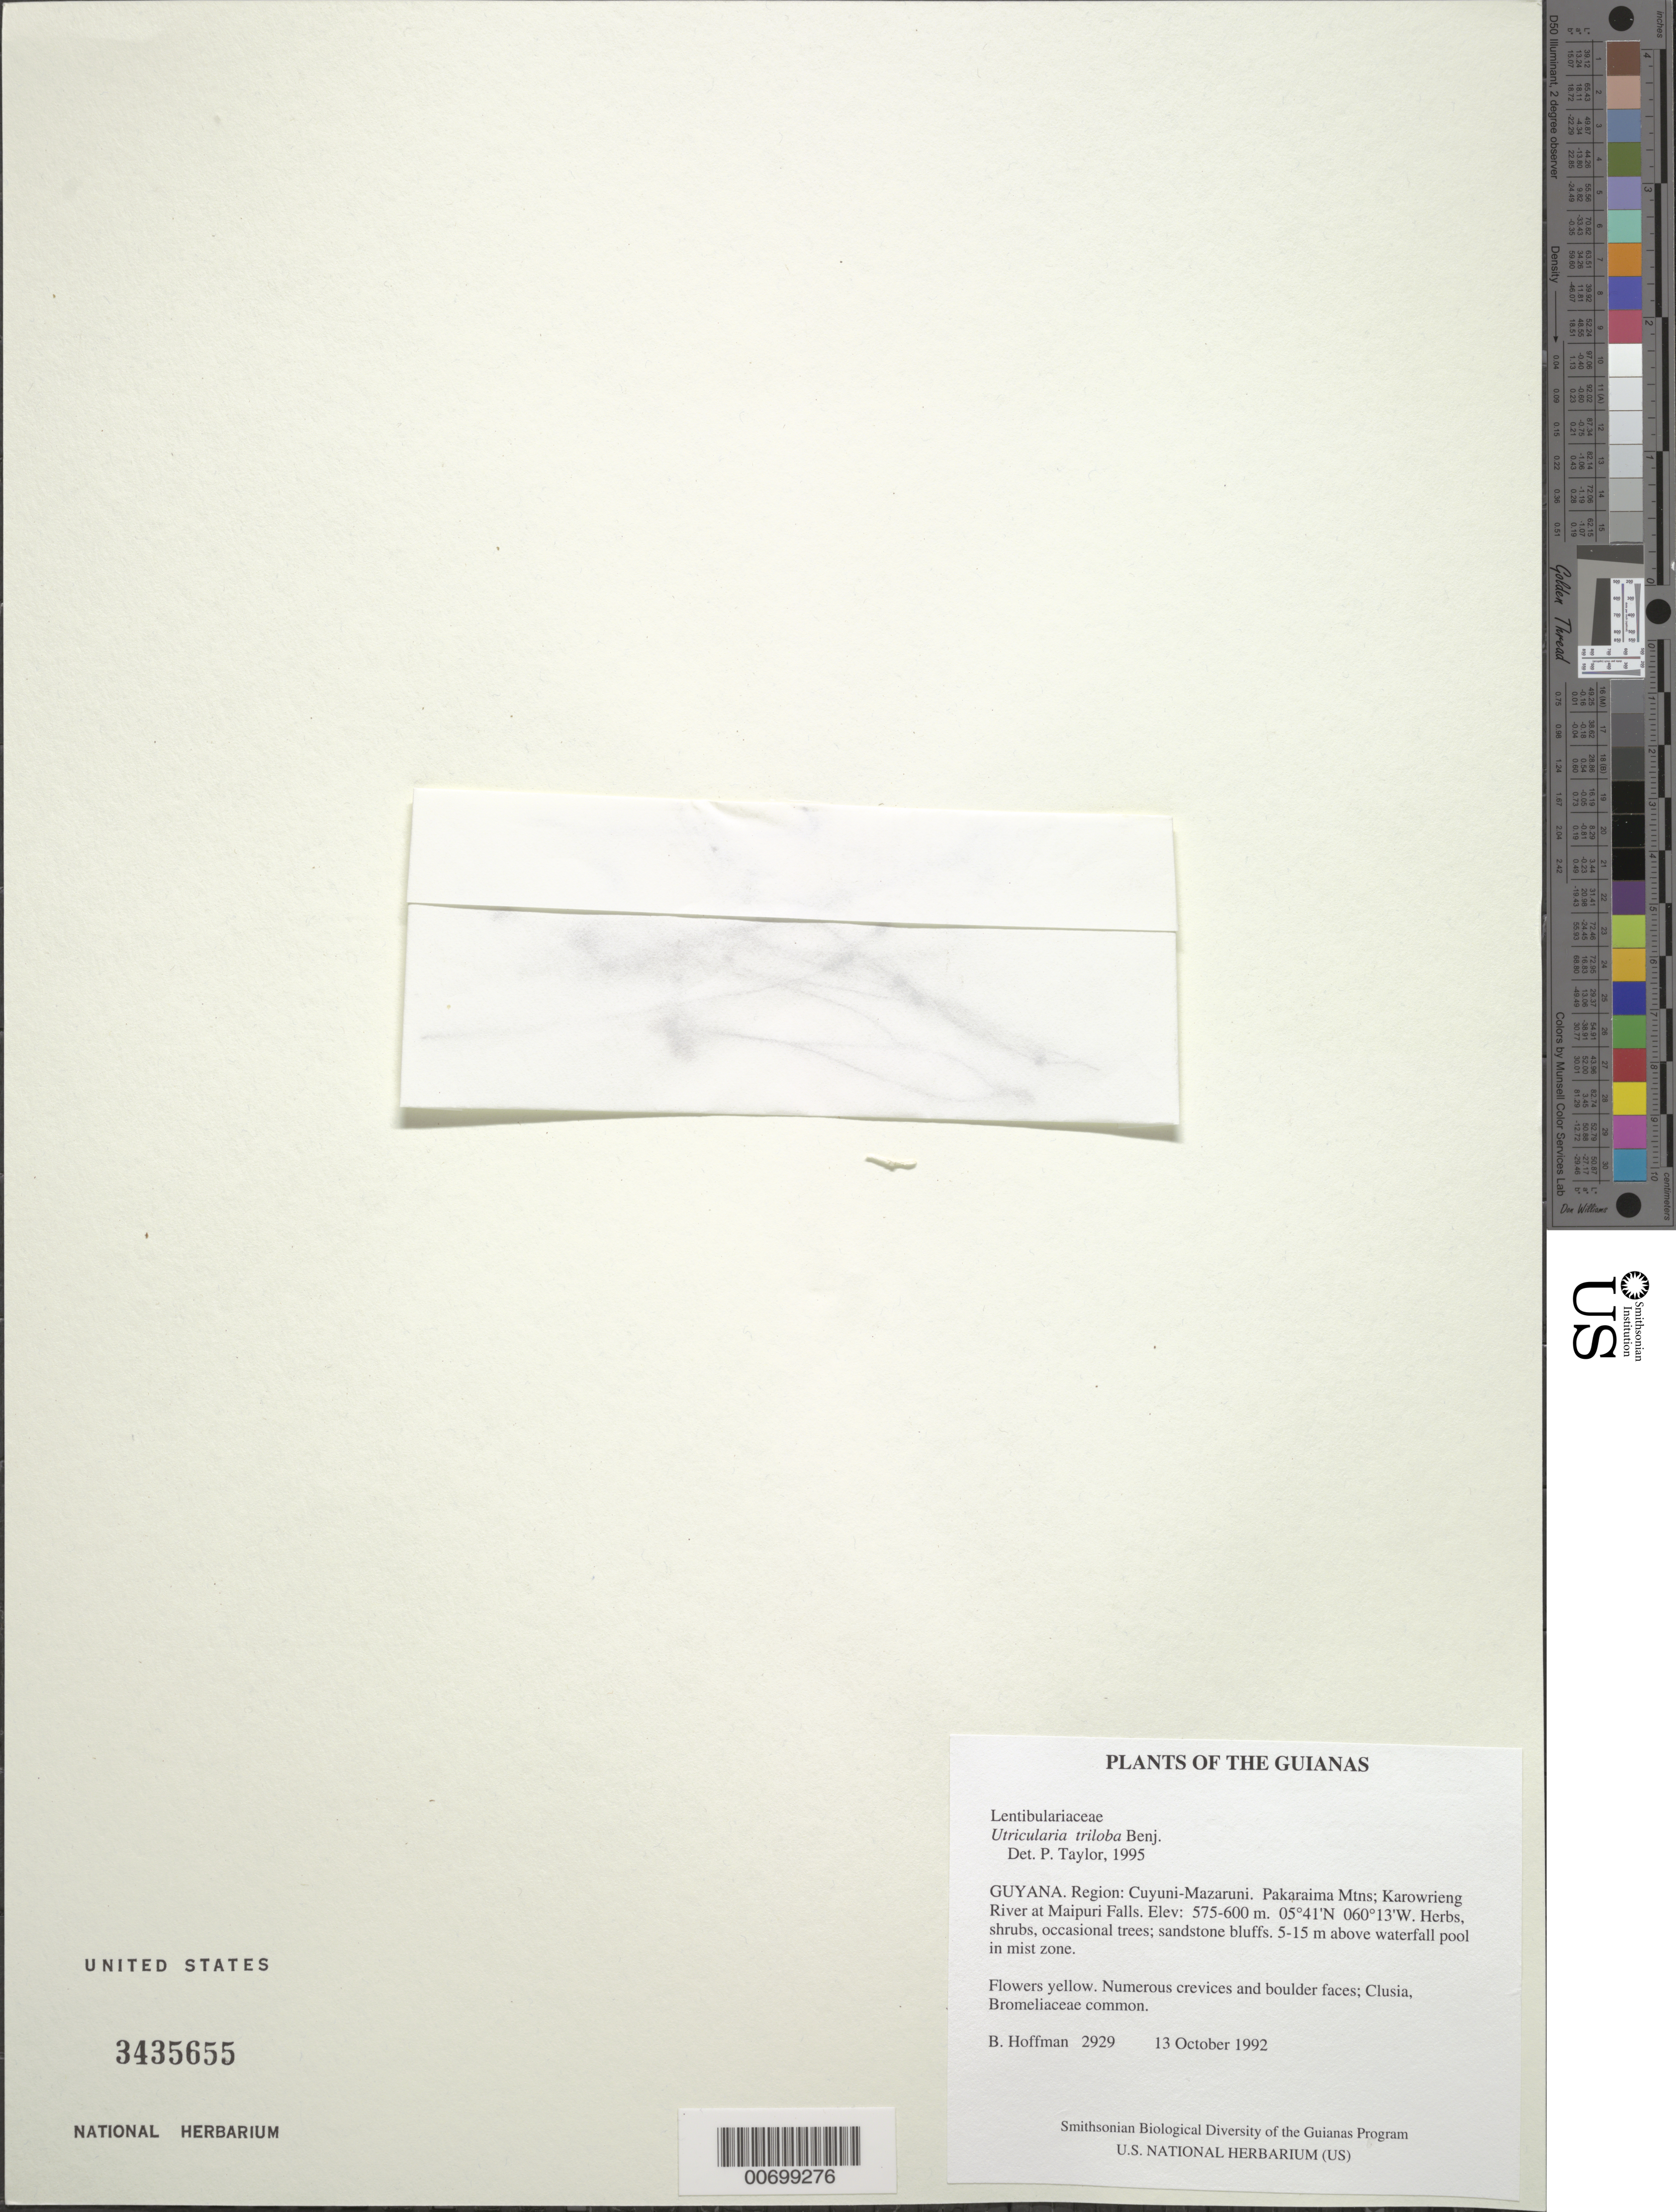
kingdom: Plantae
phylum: Tracheophyta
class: Magnoliopsida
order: Lamiales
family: Lentibulariaceae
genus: Utricularia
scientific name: Utricularia triloba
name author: Benj.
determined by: Taylor, P.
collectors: B. Hoffman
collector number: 2929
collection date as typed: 13 October 1992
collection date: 1992-10-13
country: Guyana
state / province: Cuyuni-Mazaruni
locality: Pakaraima Mountains; Karowrieng River at Maipuri Falls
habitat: Herbs, shrubs, occasional trees; sandstone bluffs. 5-15 m above waterfall pool in mist zone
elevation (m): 575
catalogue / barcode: US 3435655